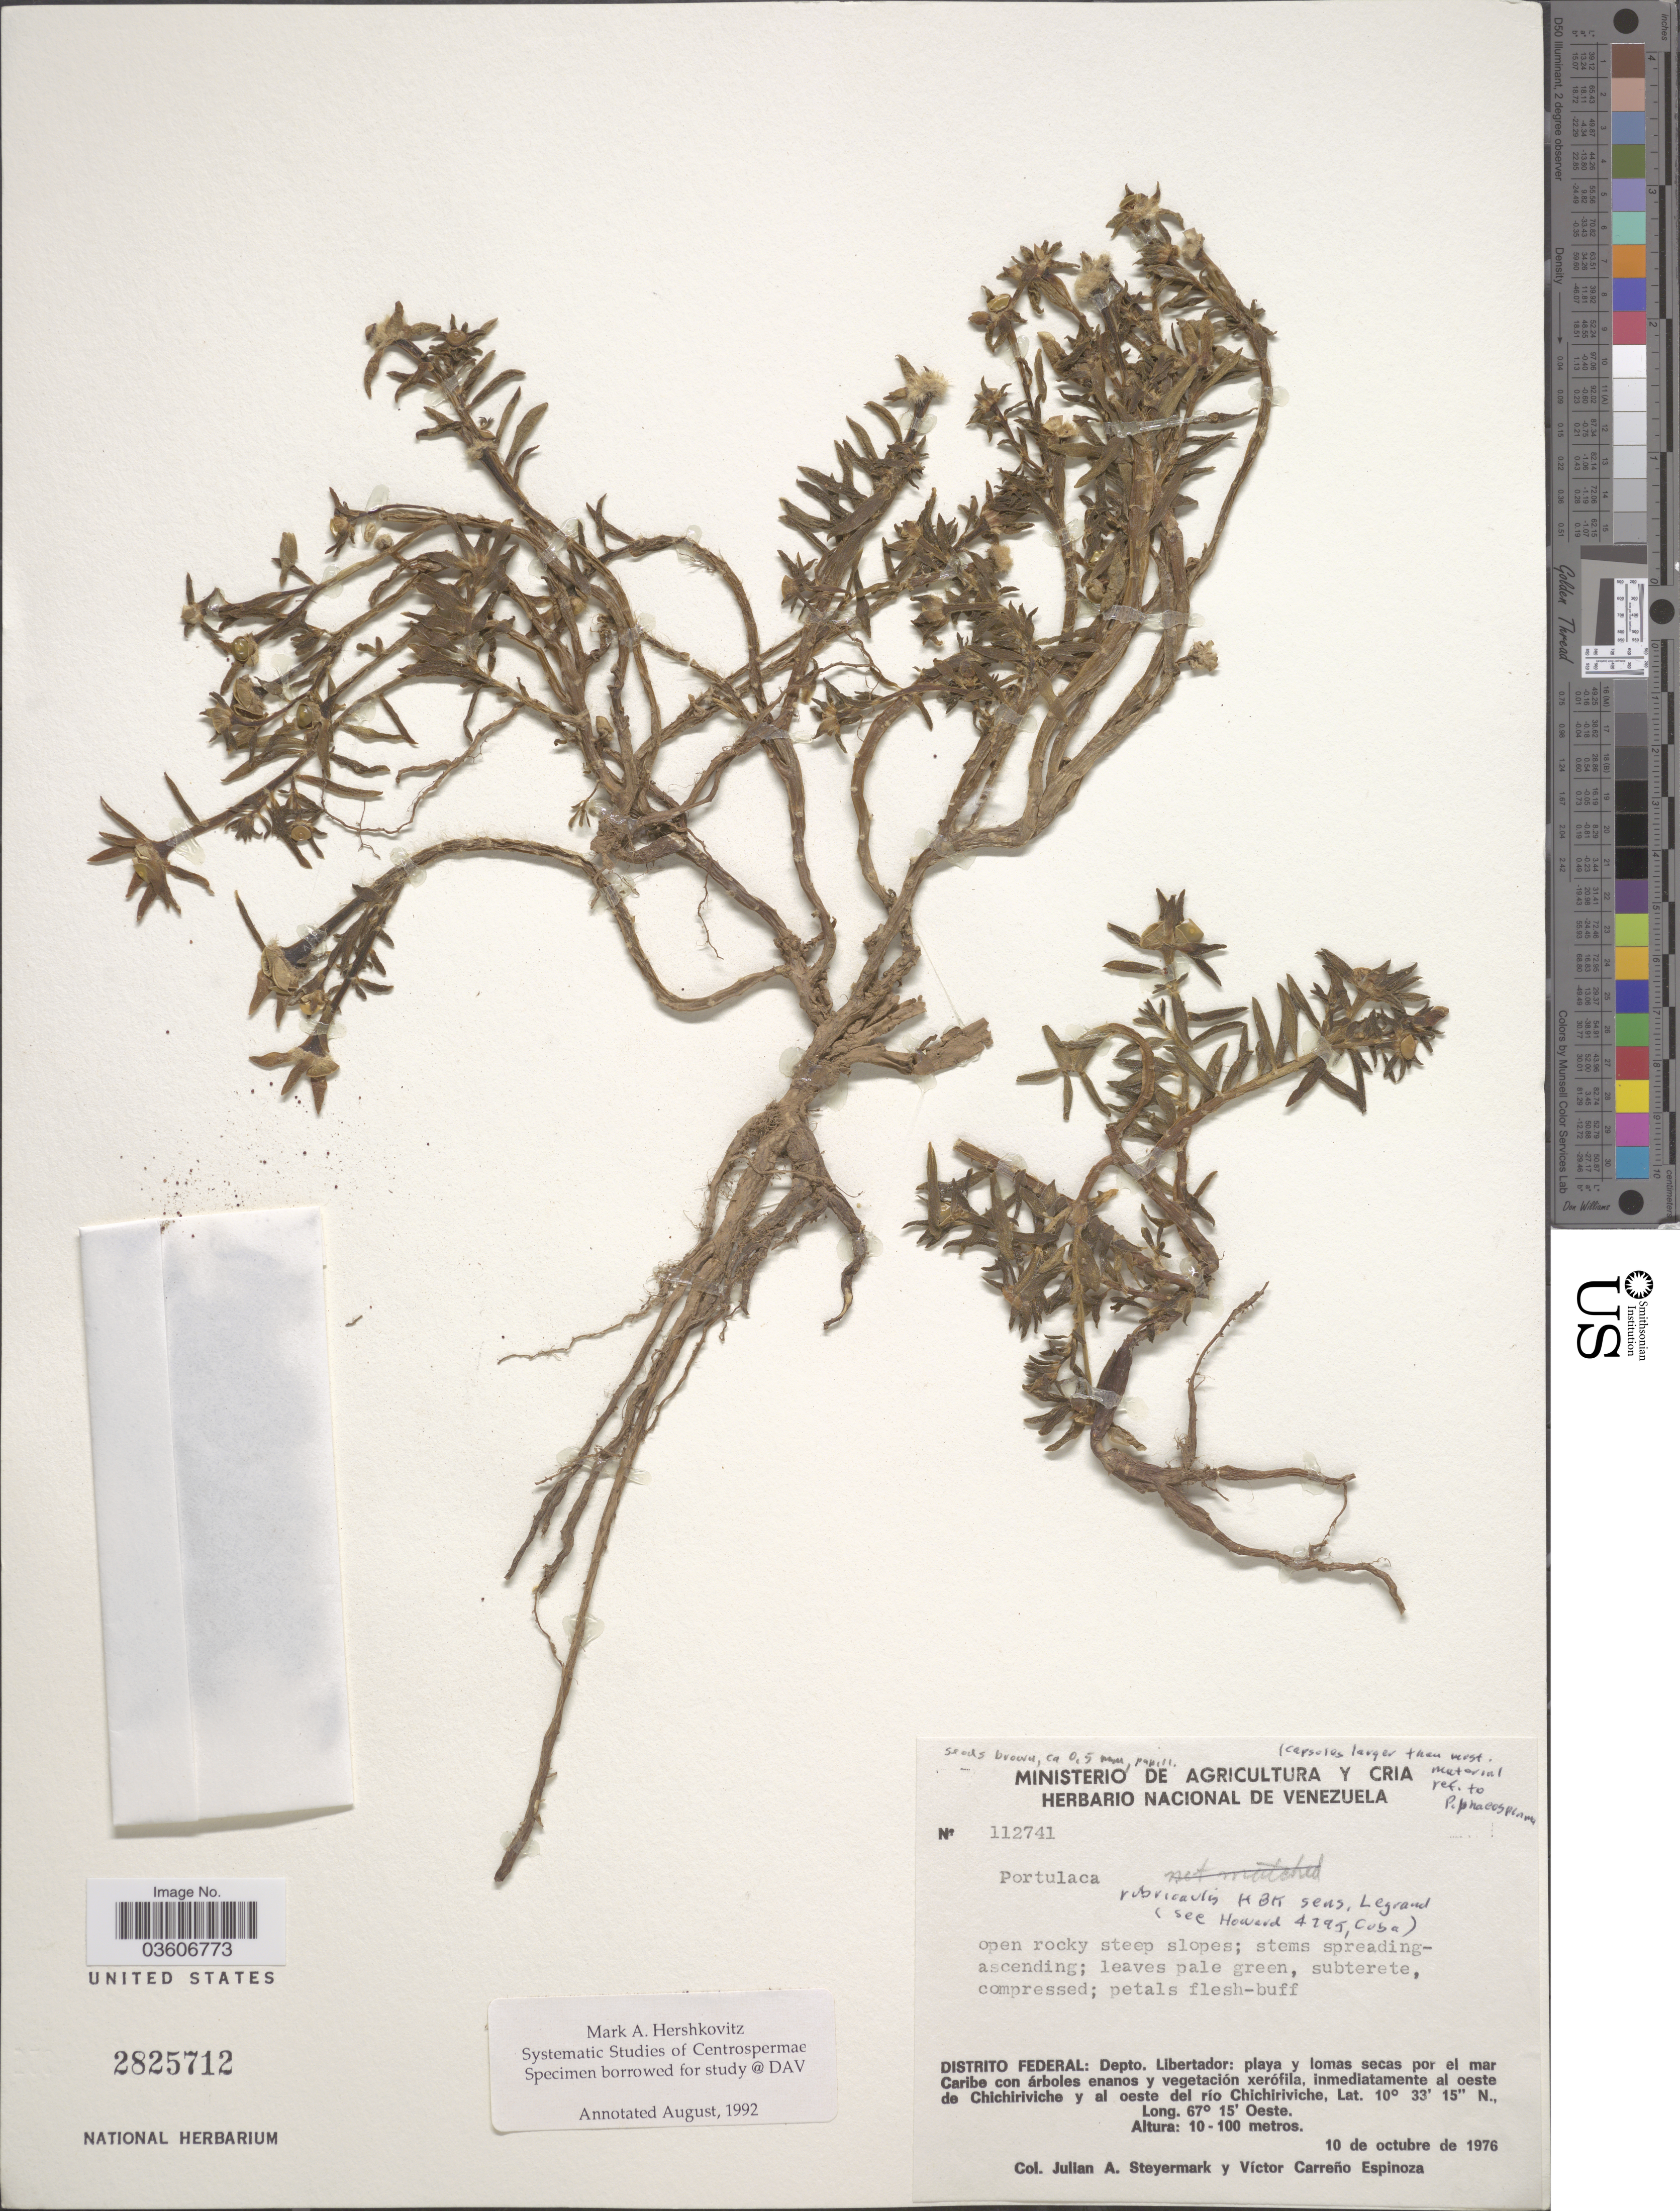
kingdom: Plantae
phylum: Tracheophyta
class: Magnoliopsida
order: Caryophyllales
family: Portulacaceae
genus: Portulaca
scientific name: Portulaca rubricaulis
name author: Kunth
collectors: J. Steyermark & V. Carreño E.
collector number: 112741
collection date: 1976-10-10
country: Venezuela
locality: Distrito Federal: Depto. Libertador: playa y lomas secas por el mar Caribe con árboles enanos y vegetación xerófile, inmediatamente al oeste de Chichiriviche y al oeste del río Chichiriviche.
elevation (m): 10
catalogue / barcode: US 2825712